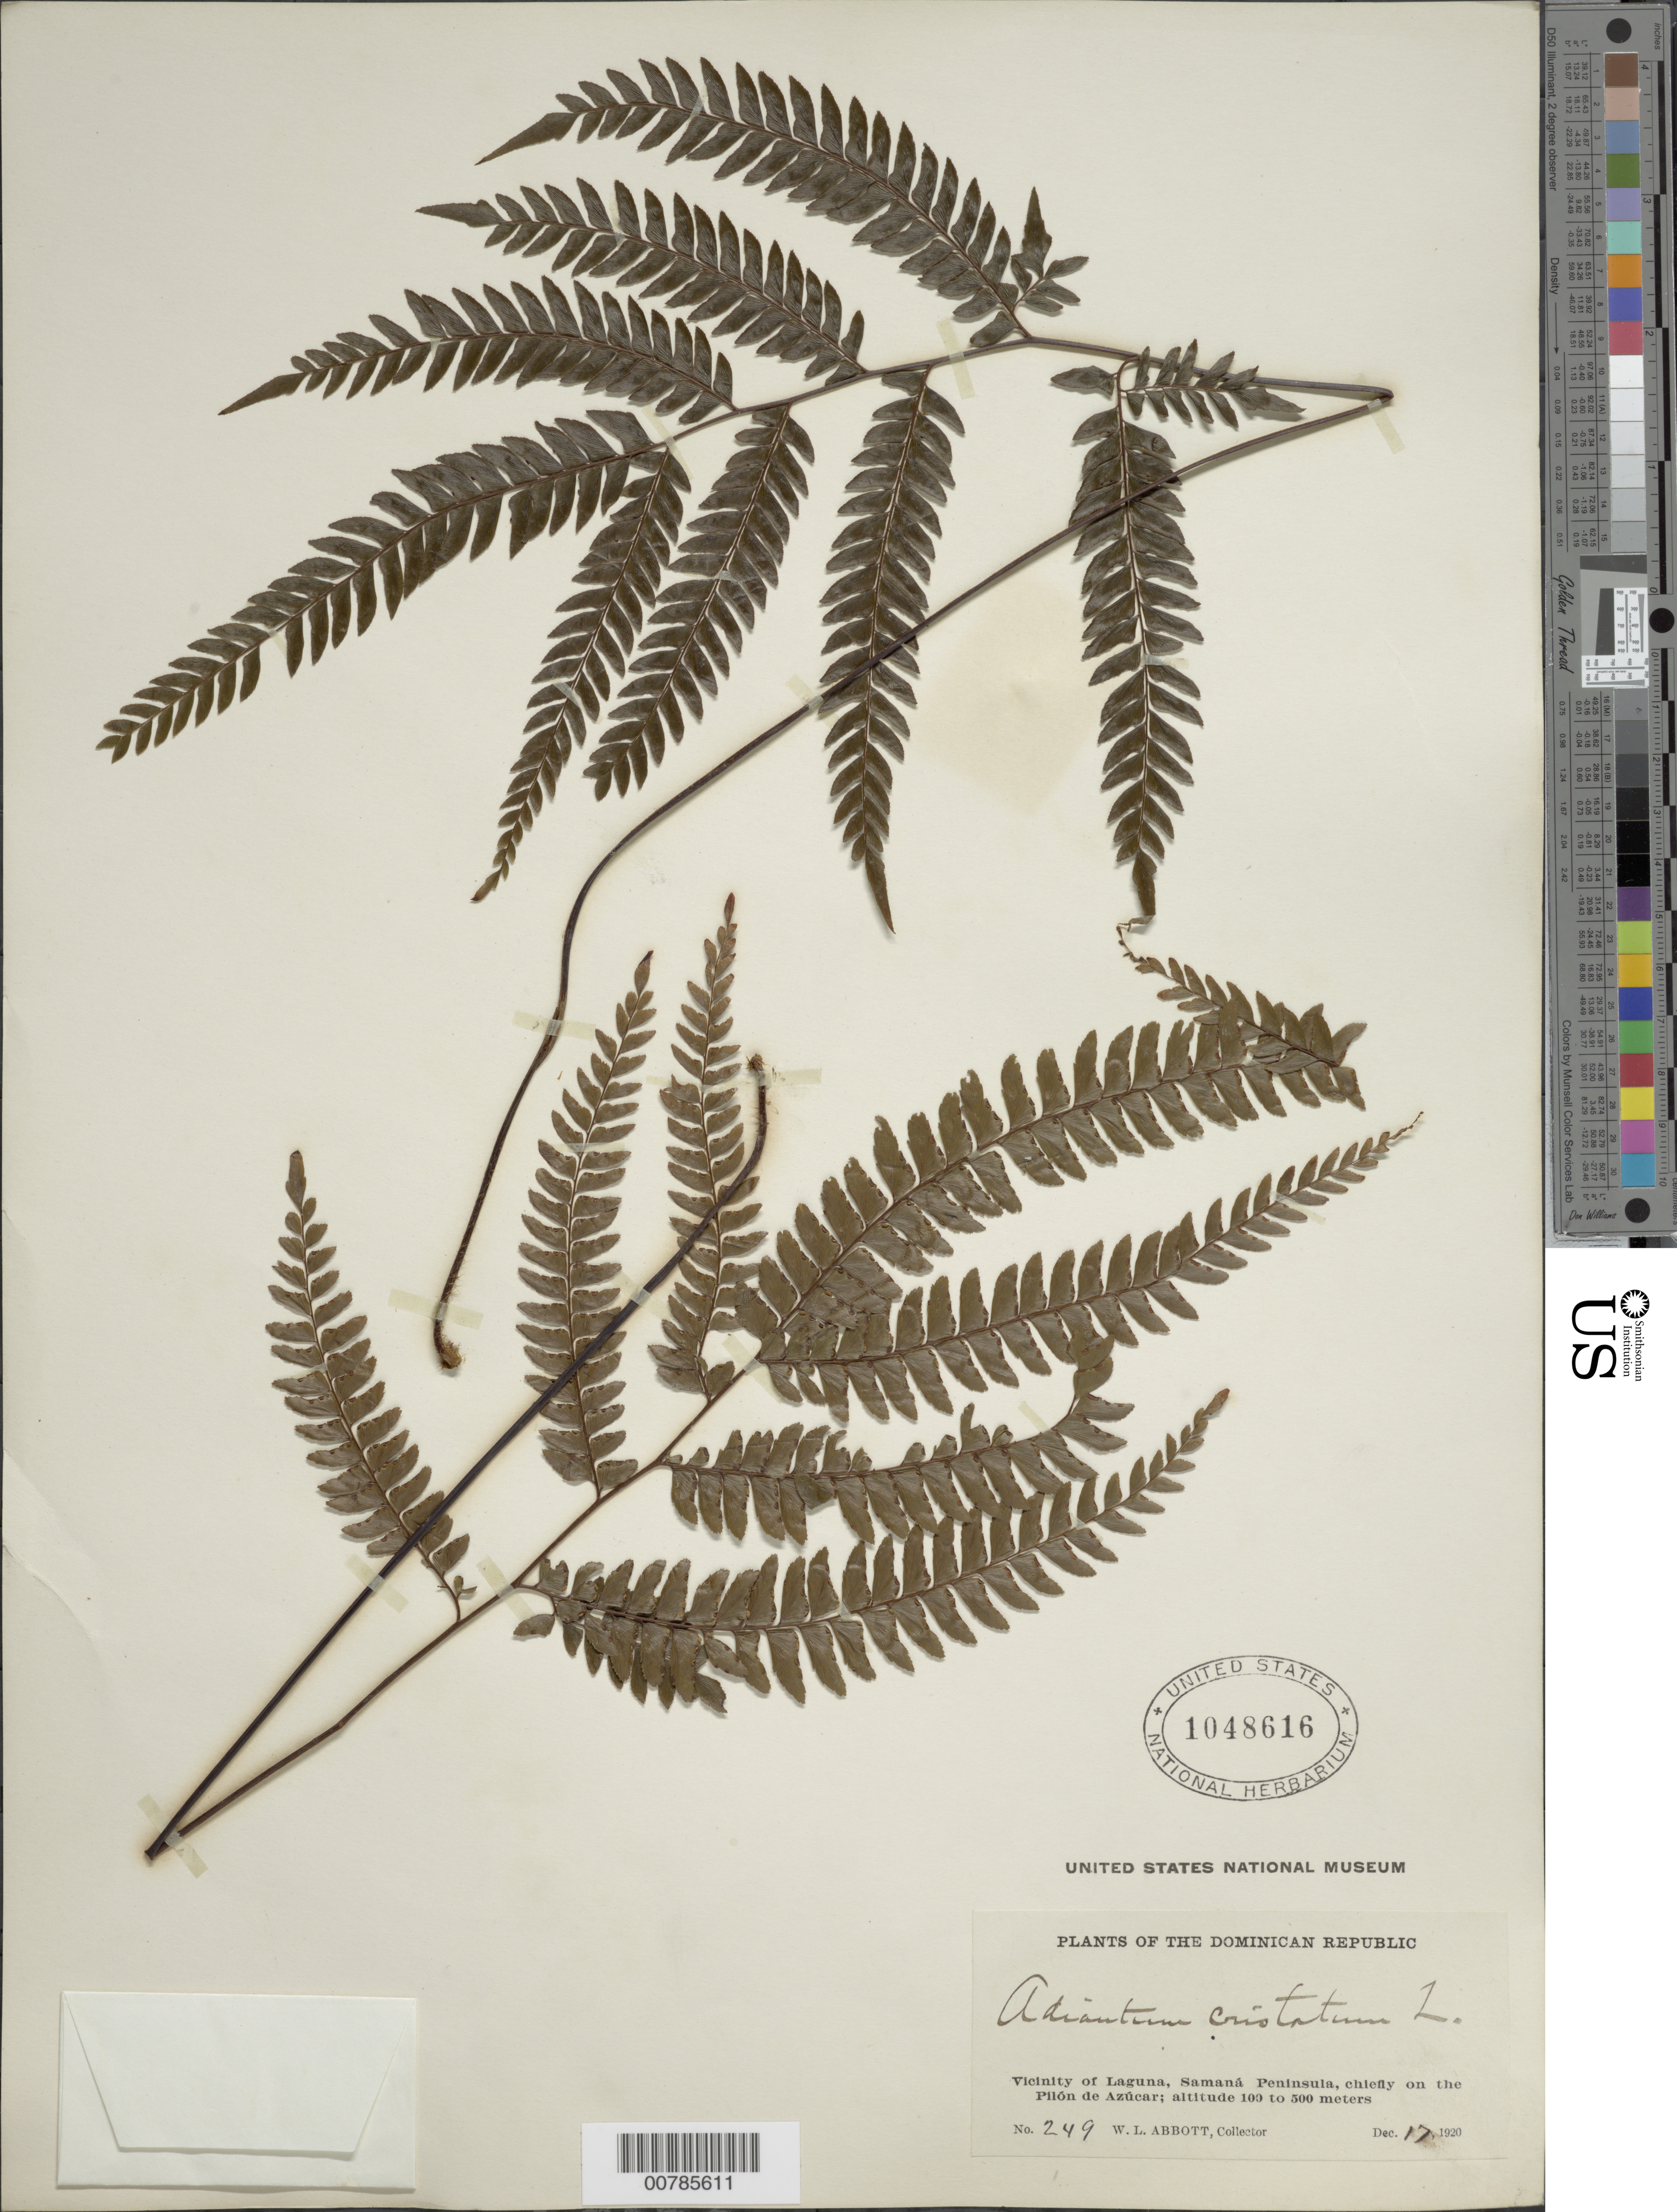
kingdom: Plantae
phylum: Tracheophyta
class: Polypodiopsida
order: Polypodiales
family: Pteridaceae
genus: Adiantum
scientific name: Adiantum pyramidale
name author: (L.) Willd.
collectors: W. L. Abbott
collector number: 249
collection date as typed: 17 Dec 1920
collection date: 1920-12-17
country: Dominican Republic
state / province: Samana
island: Hispaniola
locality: Laguna, Samaná Peninsula, chiefly on the Pilón de Azúcar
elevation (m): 100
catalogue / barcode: US 1048616